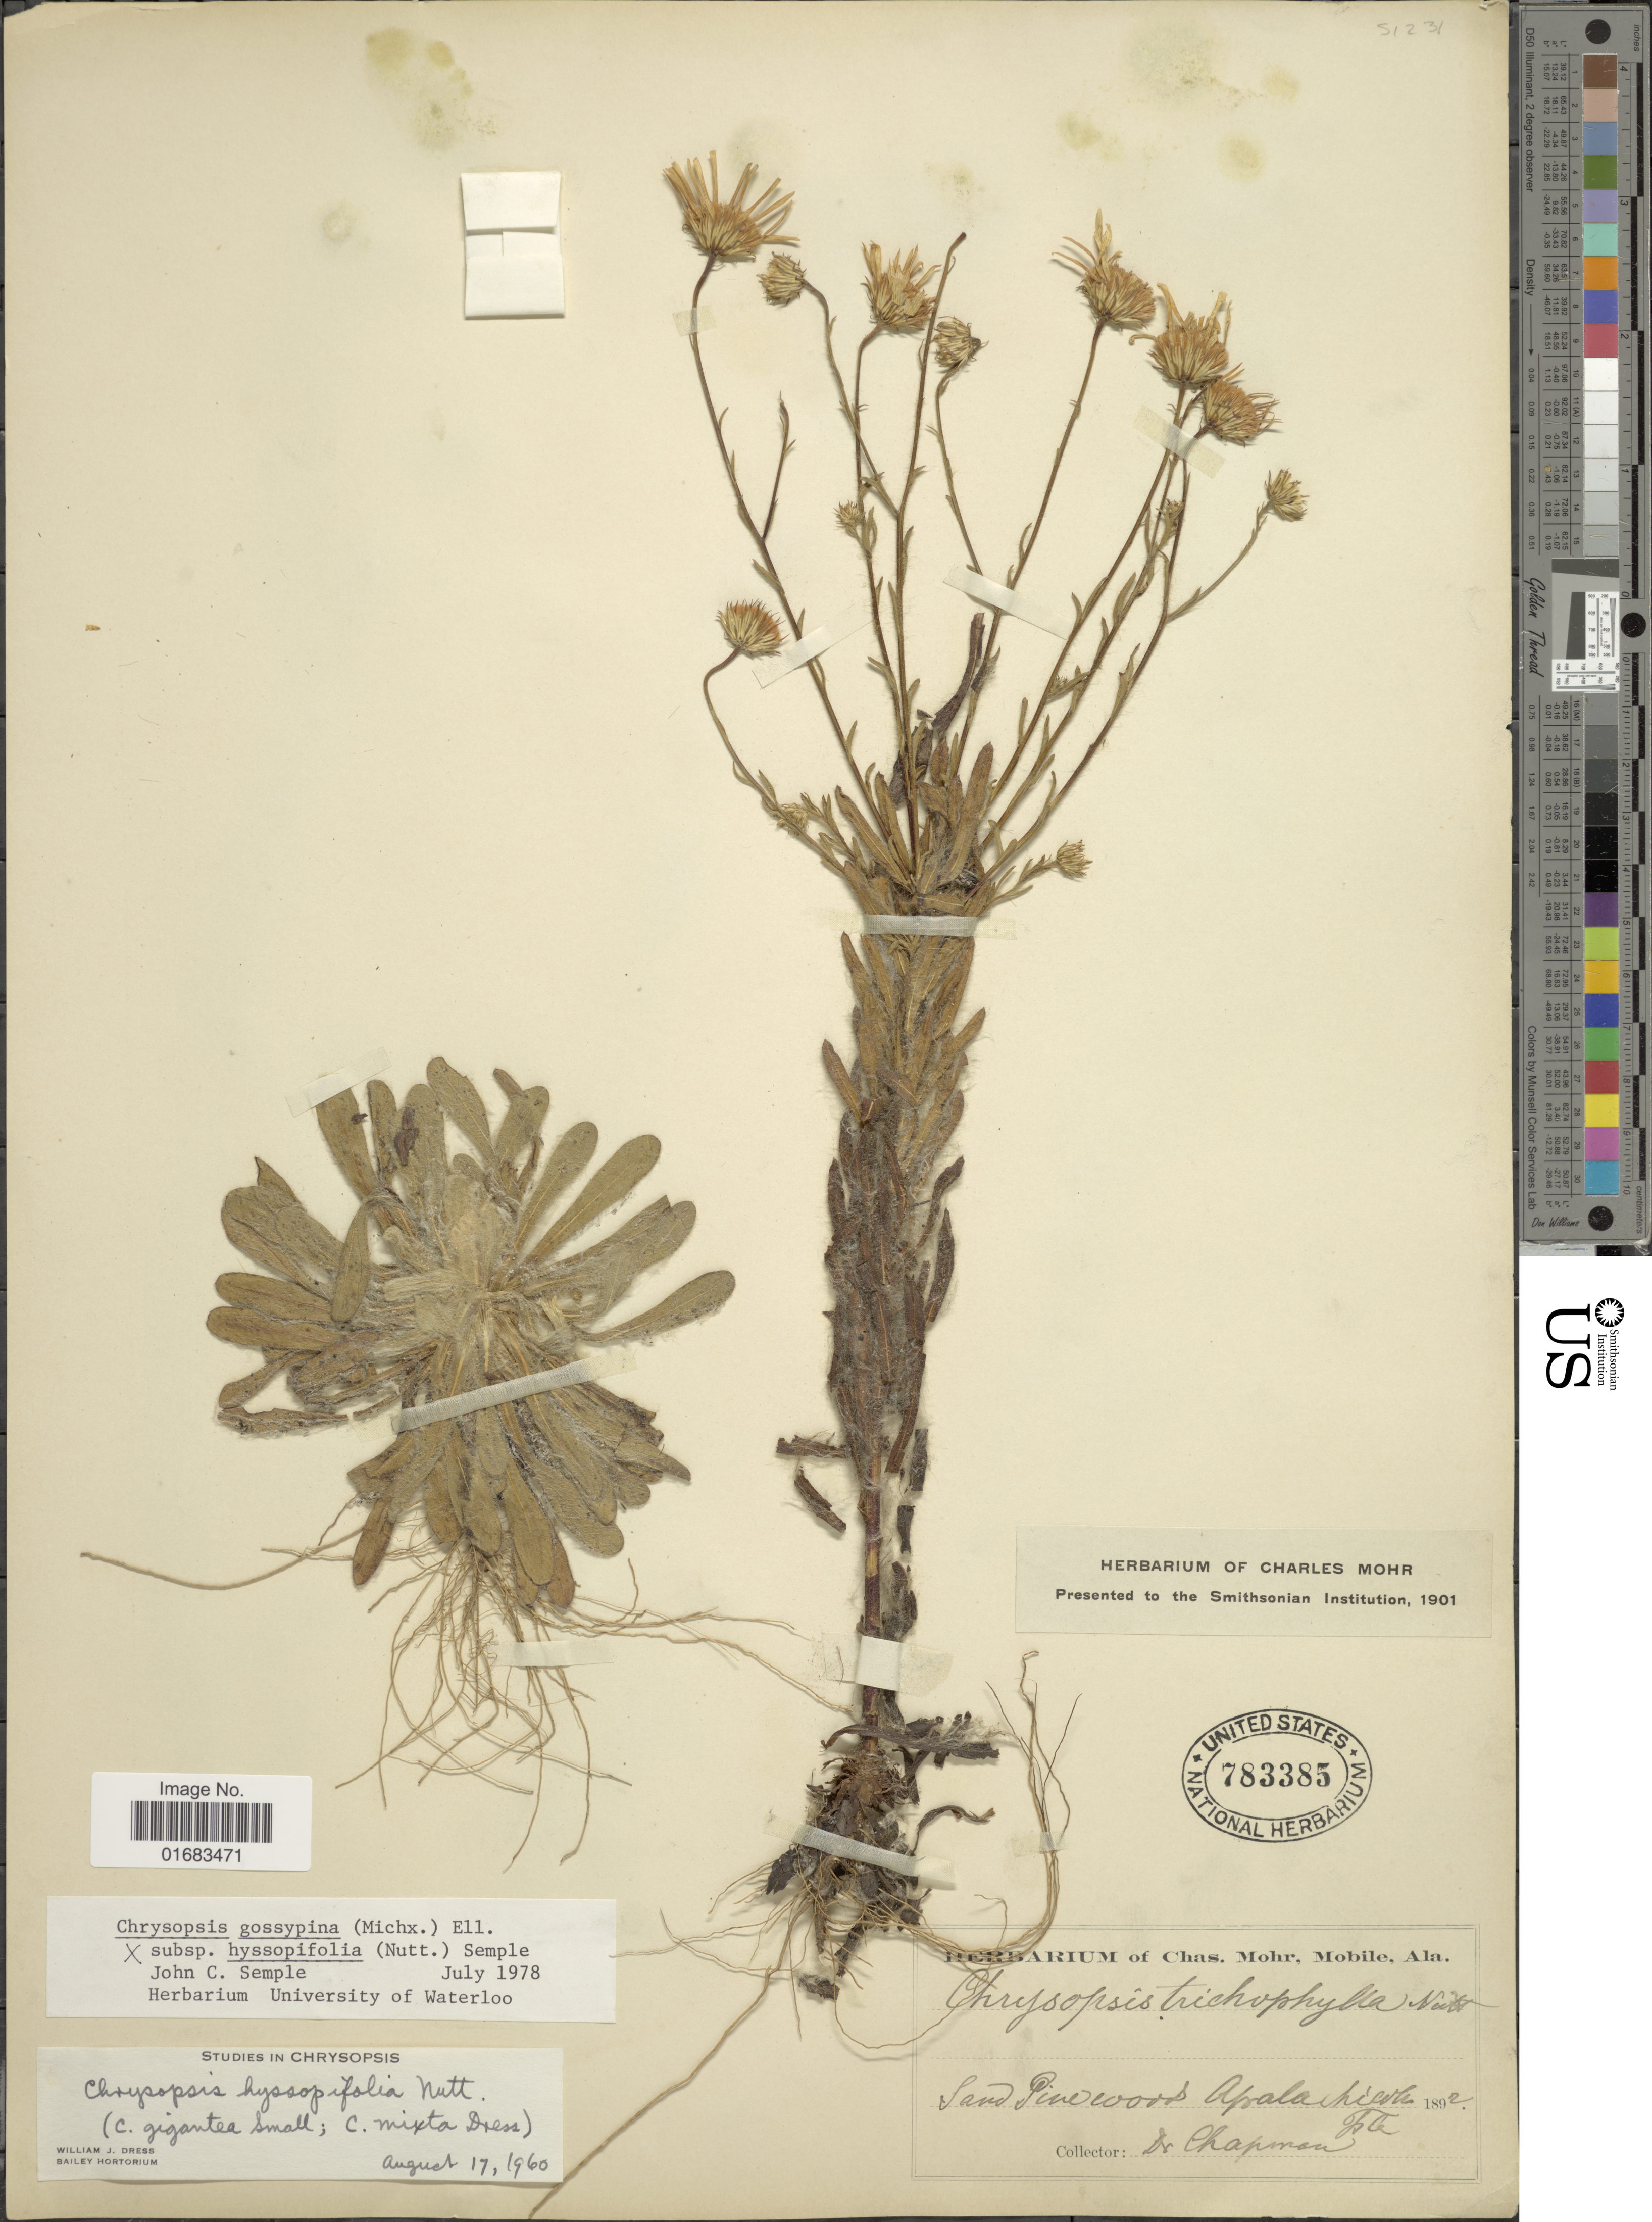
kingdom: Plantae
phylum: Tracheophyta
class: Magnoliopsida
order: Asterales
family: Asteraceae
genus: Chrysopsis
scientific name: Chrysopsis gossypina subsp. hyssopifolia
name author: (Nutt.) Semple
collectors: A. Chapman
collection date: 1892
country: United States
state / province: Florida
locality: Sand Pinewood Apalachicola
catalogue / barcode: US 783385